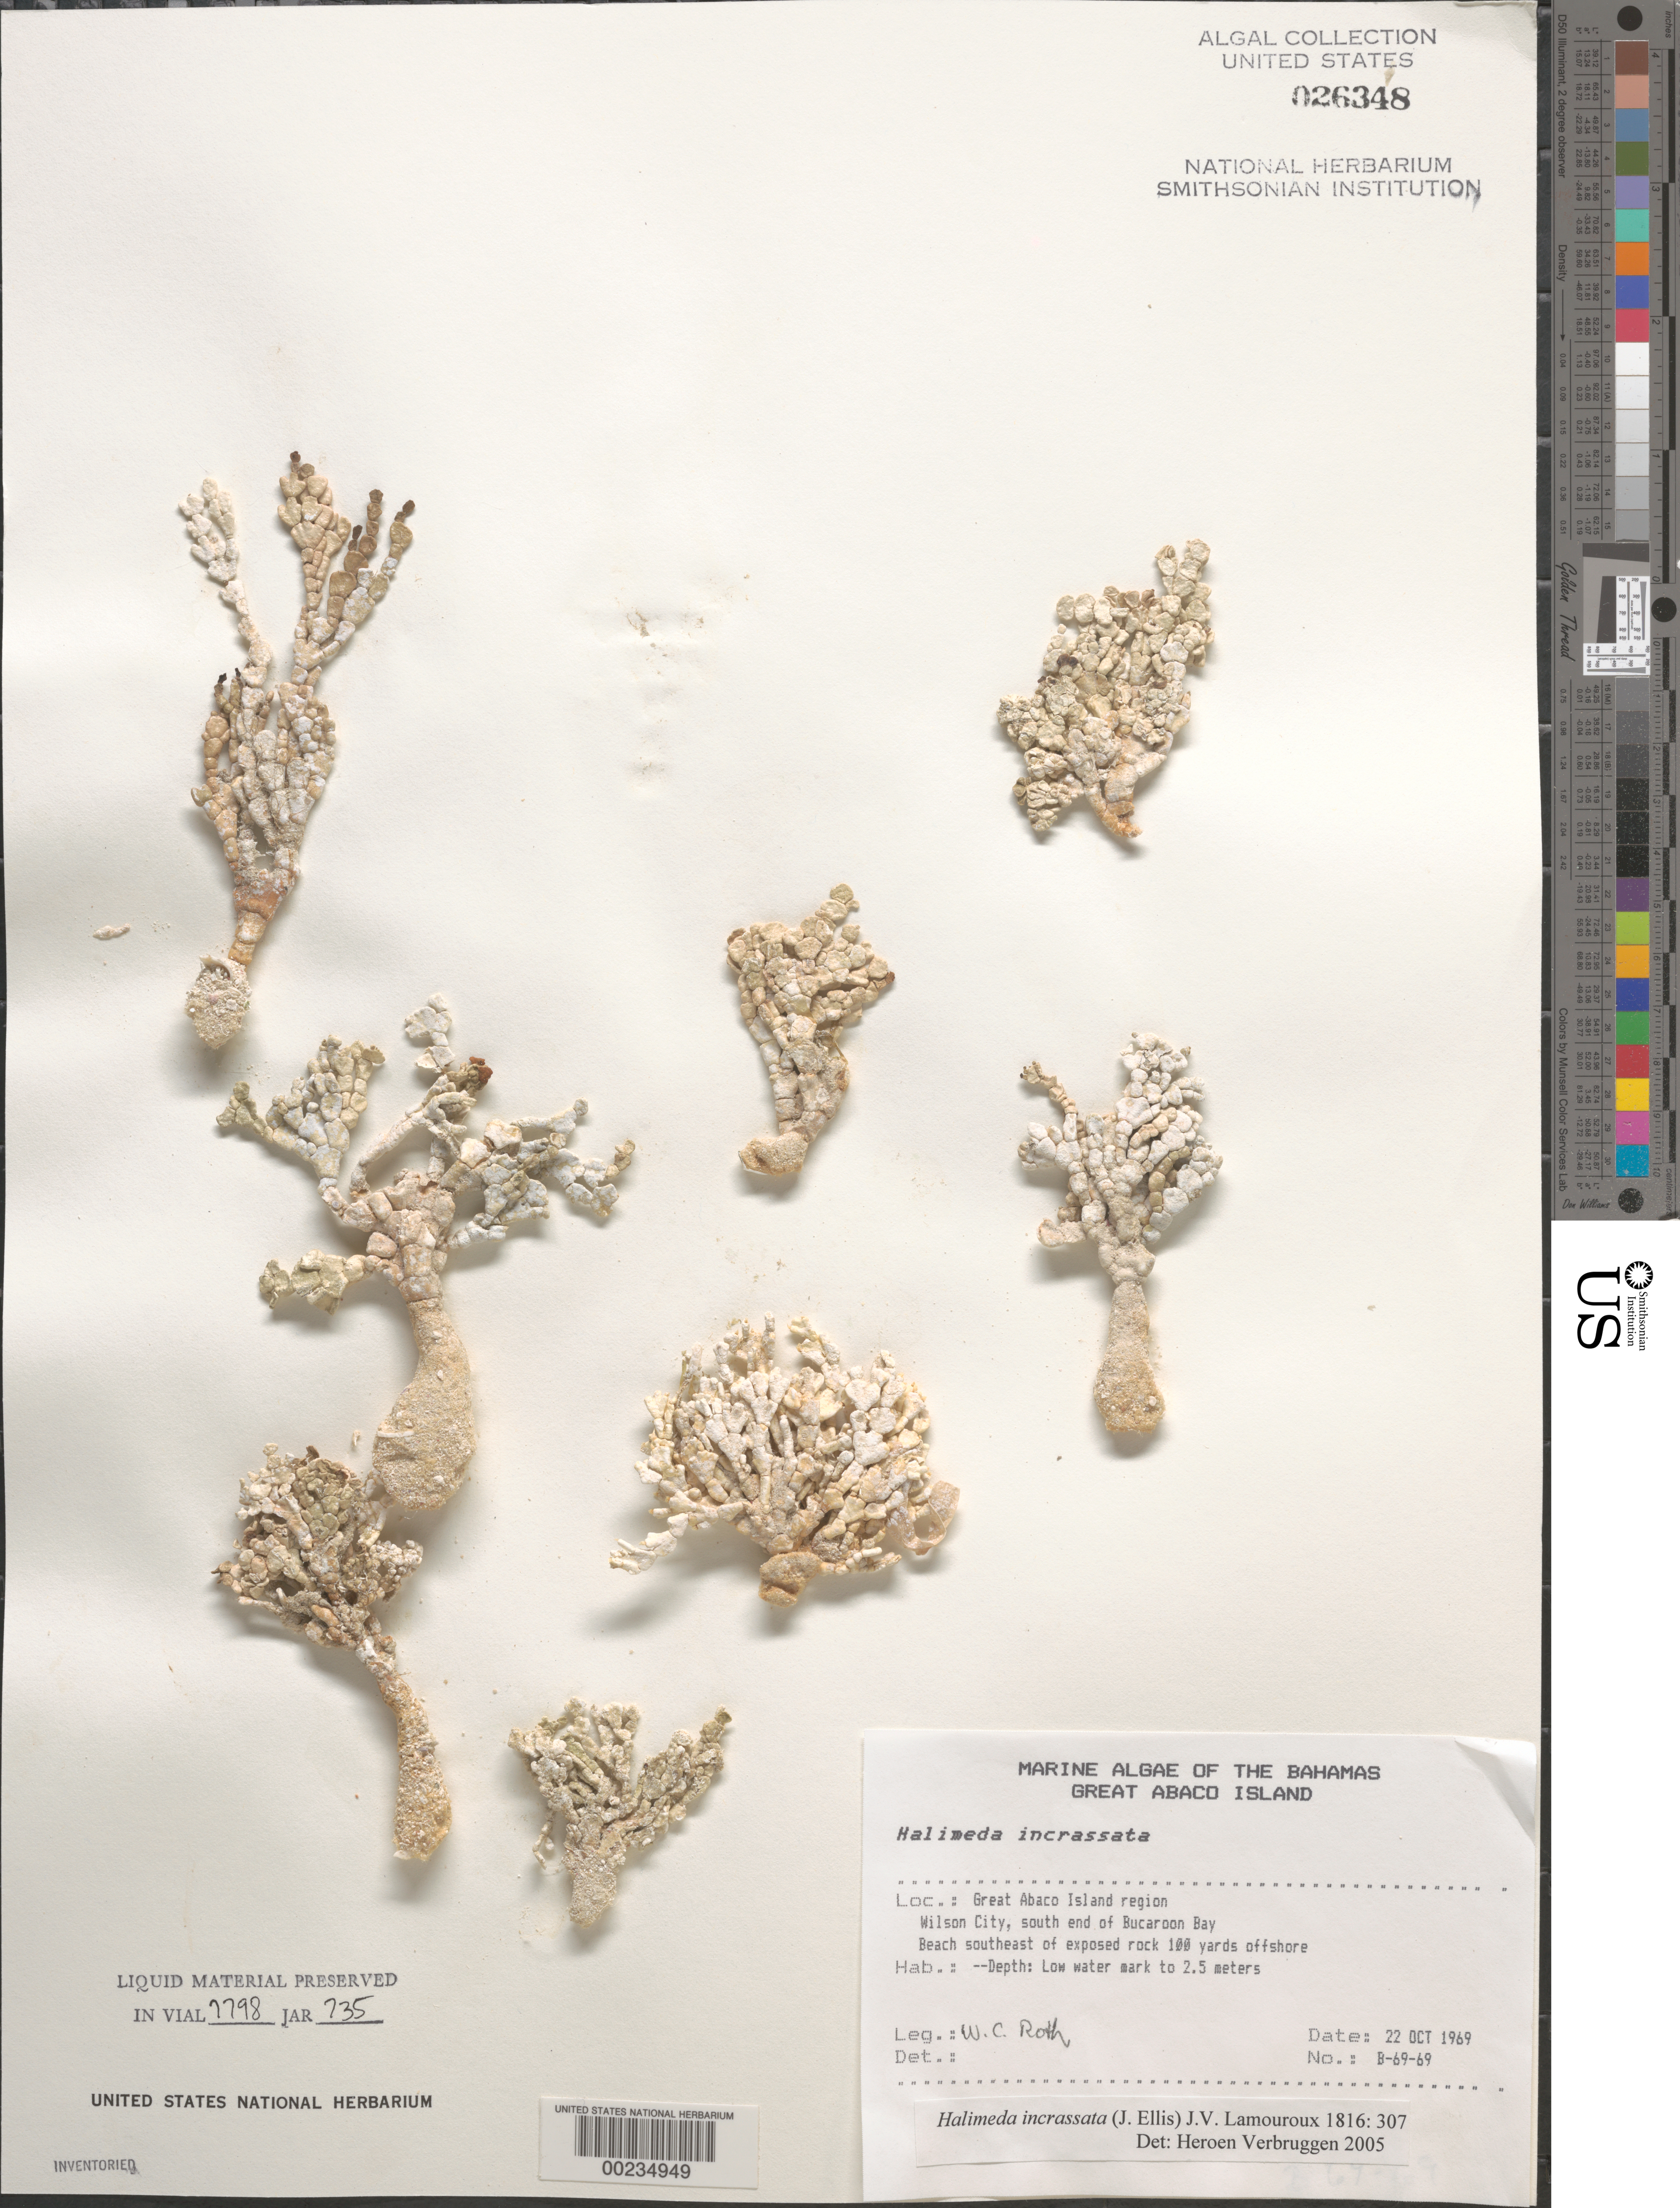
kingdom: Plantae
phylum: Chlorophyta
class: Ulvophyceae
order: Bryopsidales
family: Halimedaceae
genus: Halimeda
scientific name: Halimeda incrassata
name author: (J. Ellis) J.V.Lamouroux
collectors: W. C. Roth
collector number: B-69-69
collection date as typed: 22 Oct 1969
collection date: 1969-10-22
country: Bahamas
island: Great Abaco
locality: Wilson City, Buckaroon Bay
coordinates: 26 22'00" N, 77 02'00" W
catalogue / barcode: US 26348